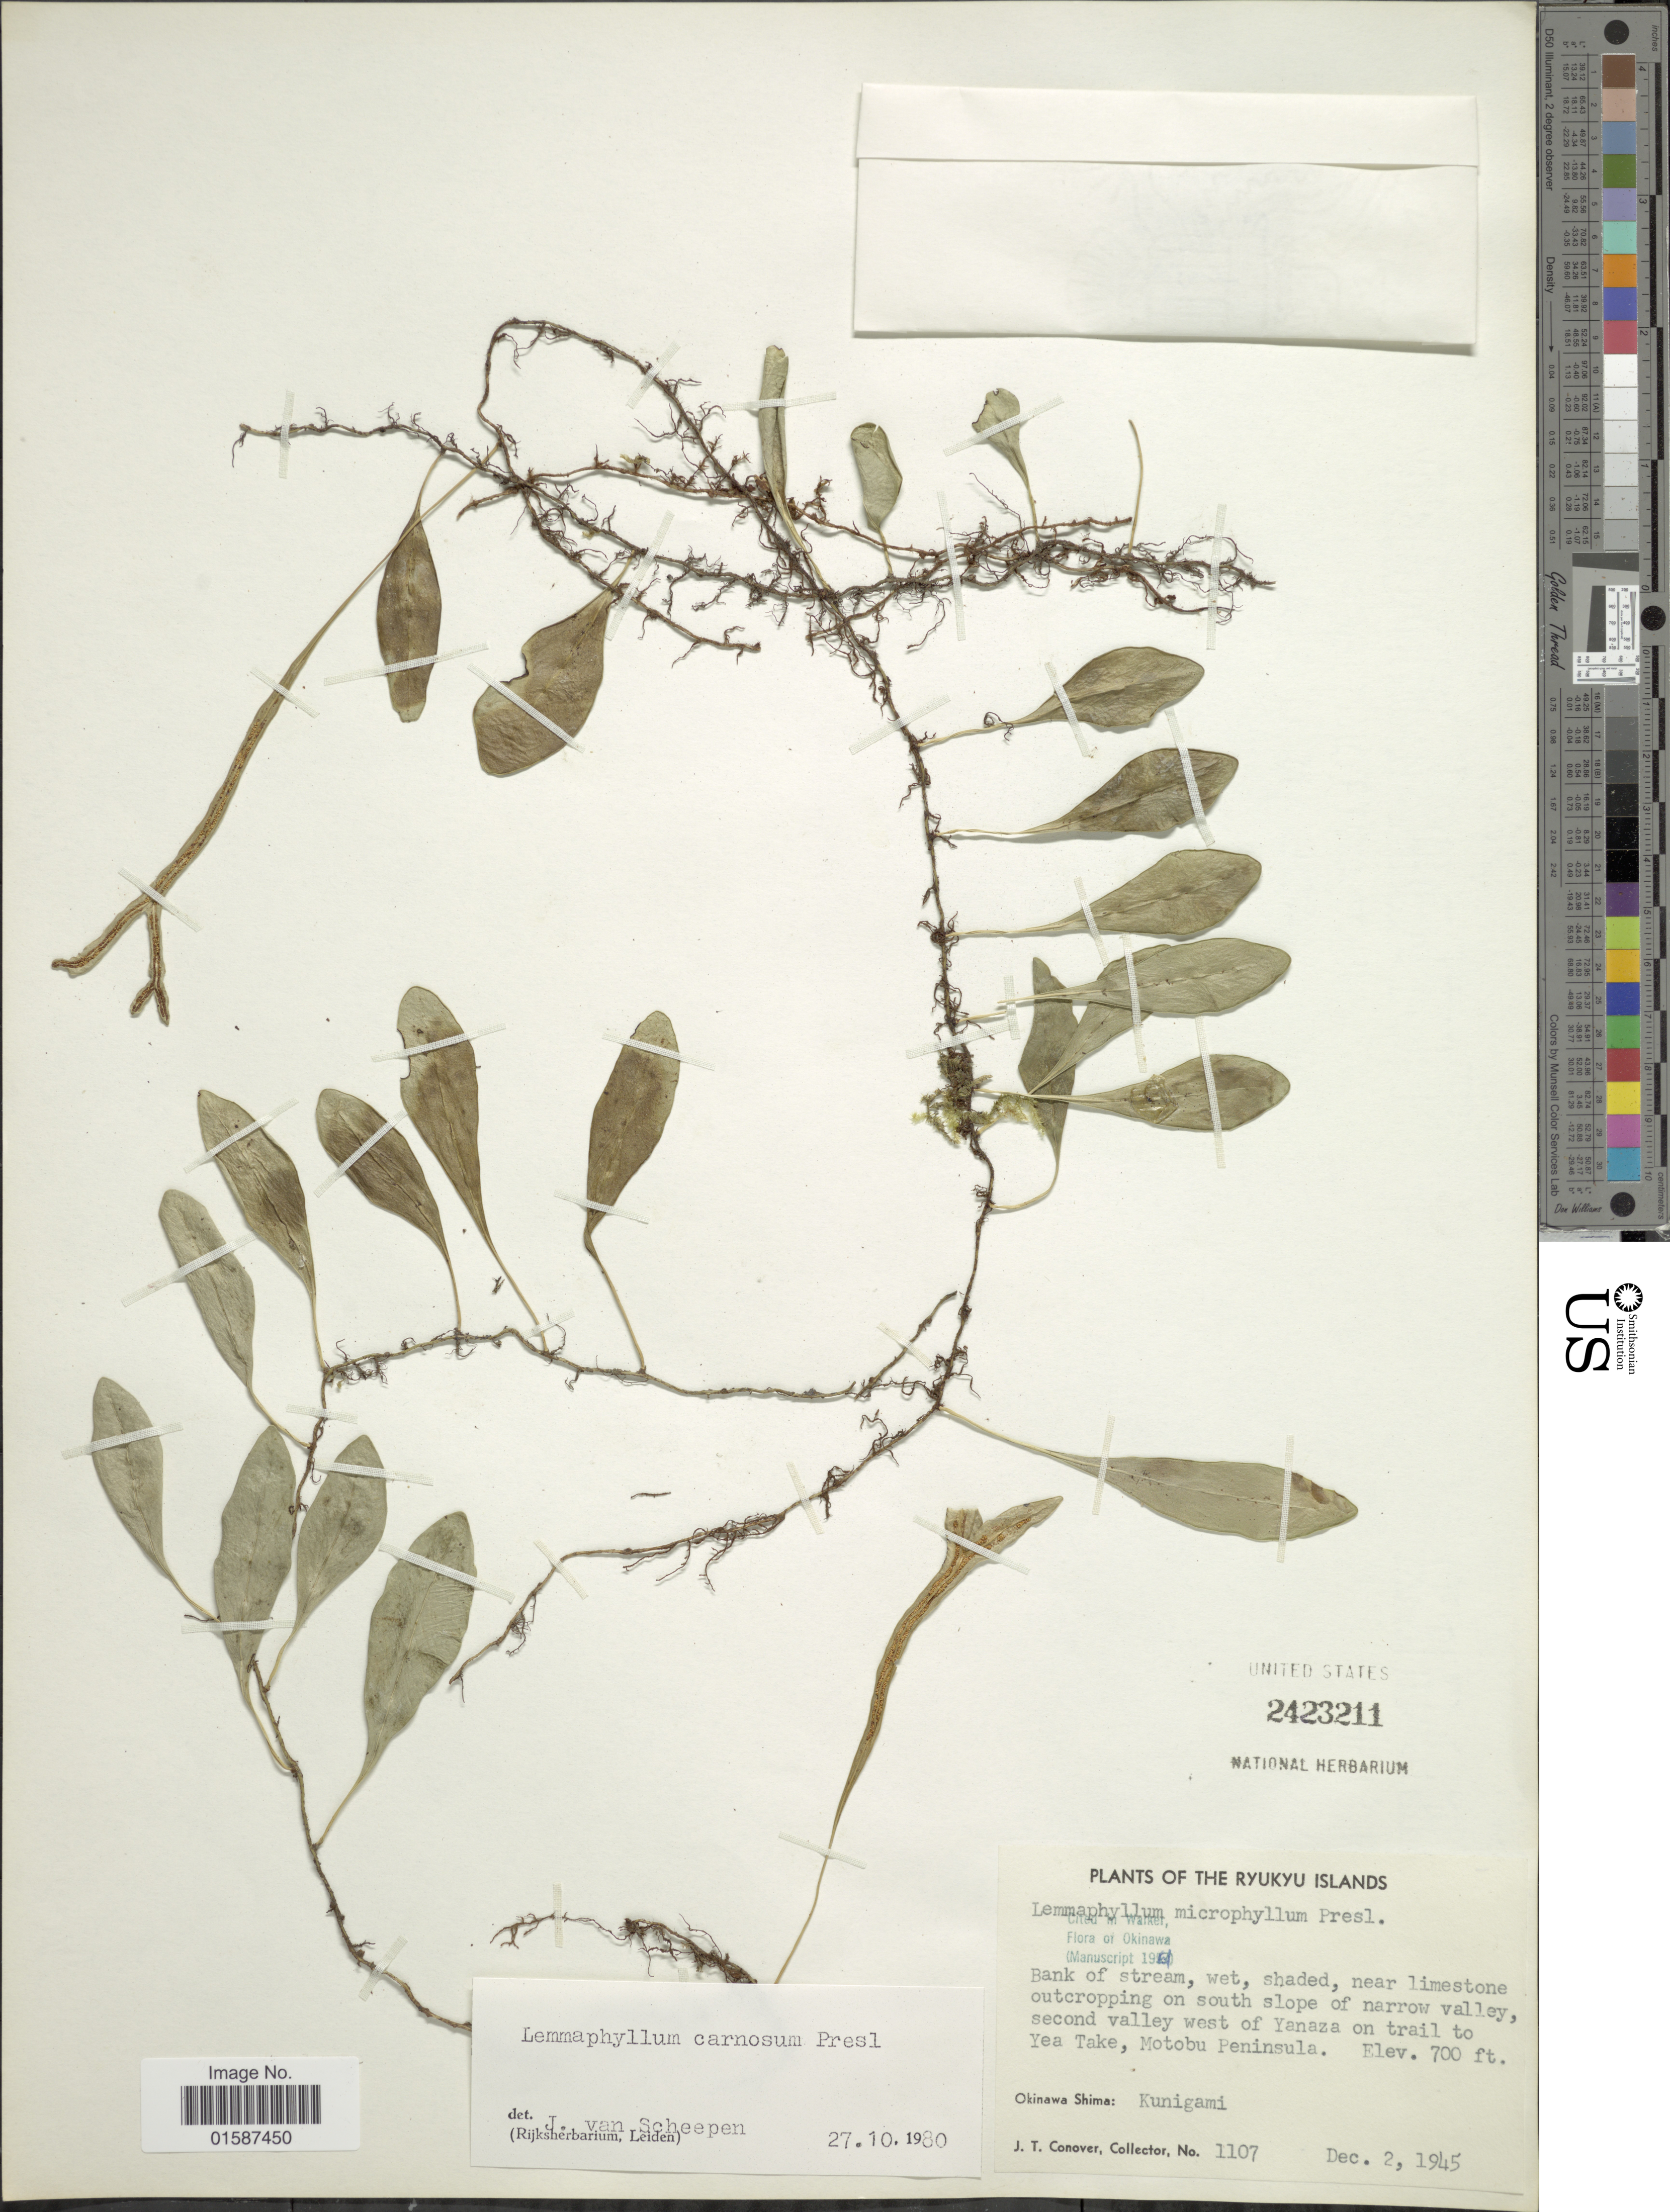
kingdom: Plantae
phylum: Tracheophyta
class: Polypodiopsida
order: Polypodiales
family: Polypodiaceae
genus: Lemmaphyllum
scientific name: Lemmaphyllum carnosum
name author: (J. Sm. ex Hook.) C. Presl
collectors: J. T. Conover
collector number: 1107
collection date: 1945-12-02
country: Japan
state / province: Okinawa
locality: Ryukyu Islands, on south slope of narrow valley, second valley west of Yanaza on trail to Yea Take, Motobu Peninsula, Okinawa Shima: Kunigami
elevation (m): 213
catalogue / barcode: US 2423211